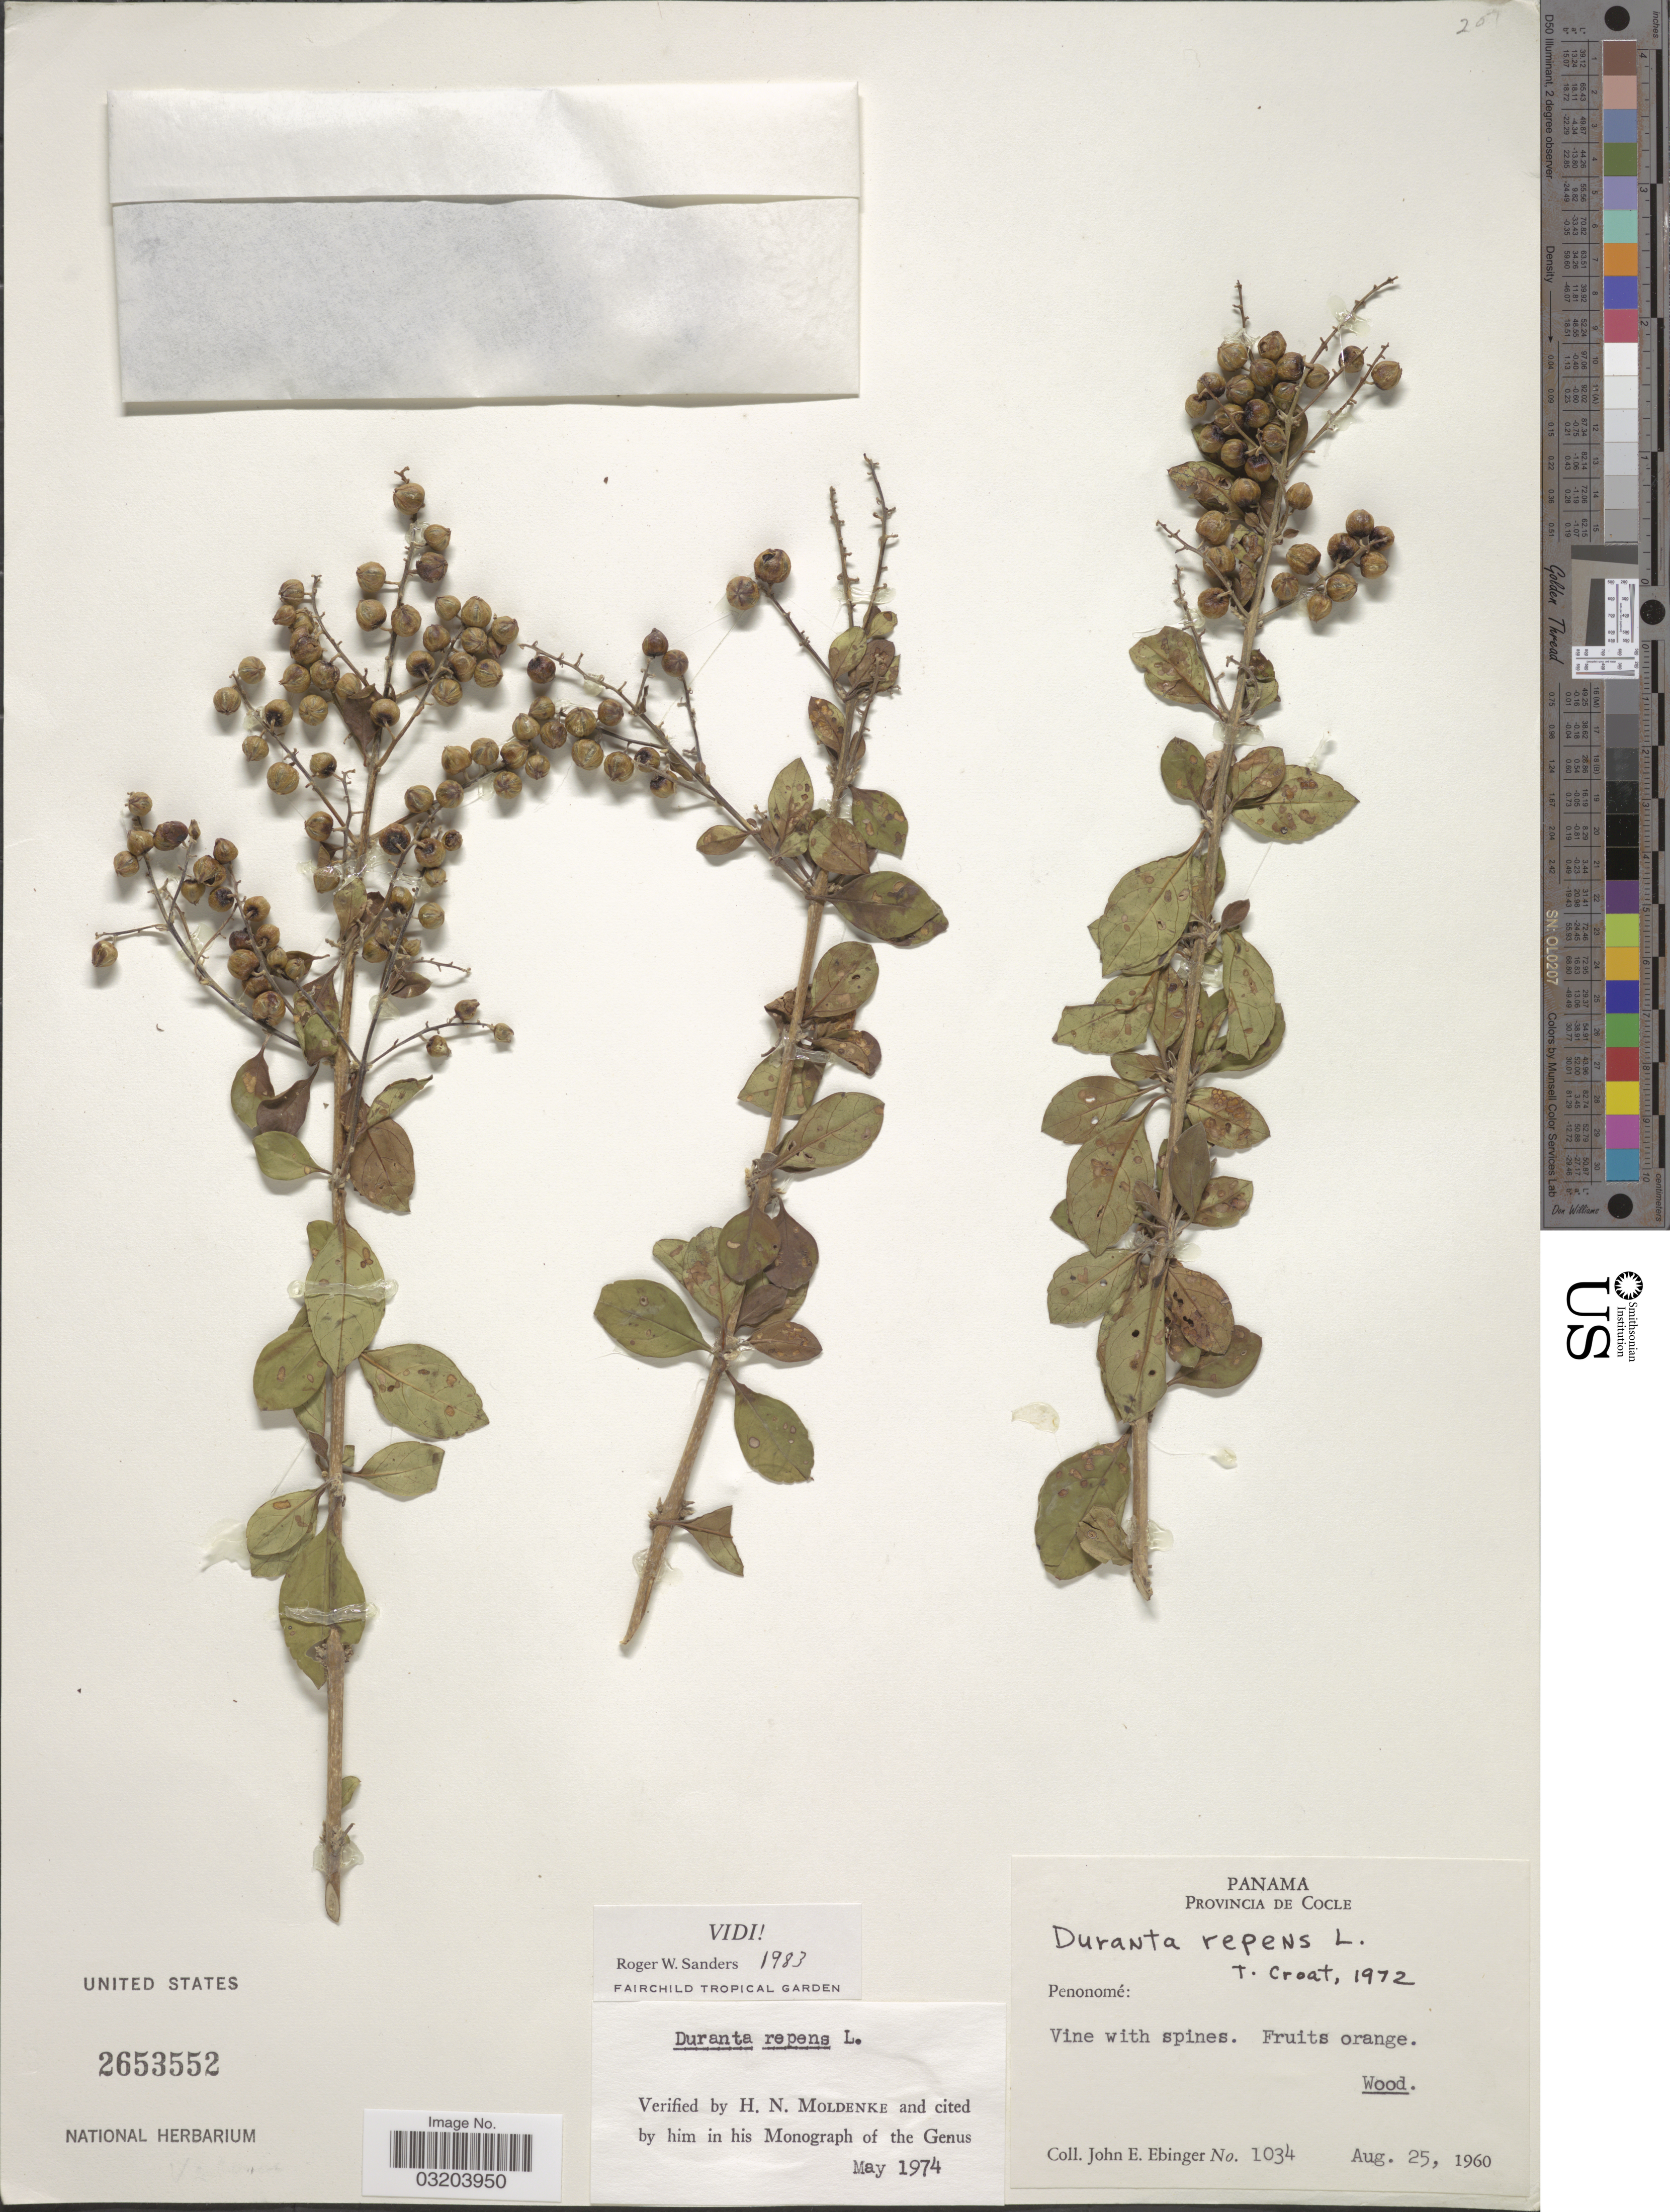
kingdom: Plantae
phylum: Tracheophyta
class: Magnoliopsida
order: Lamiales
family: Verbenaceae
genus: Duranta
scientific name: Duranta erecta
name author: L.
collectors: J. Ebinger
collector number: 1034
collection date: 1960-08-25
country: Panama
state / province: Coclé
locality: Penonomé.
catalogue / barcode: US 2653552